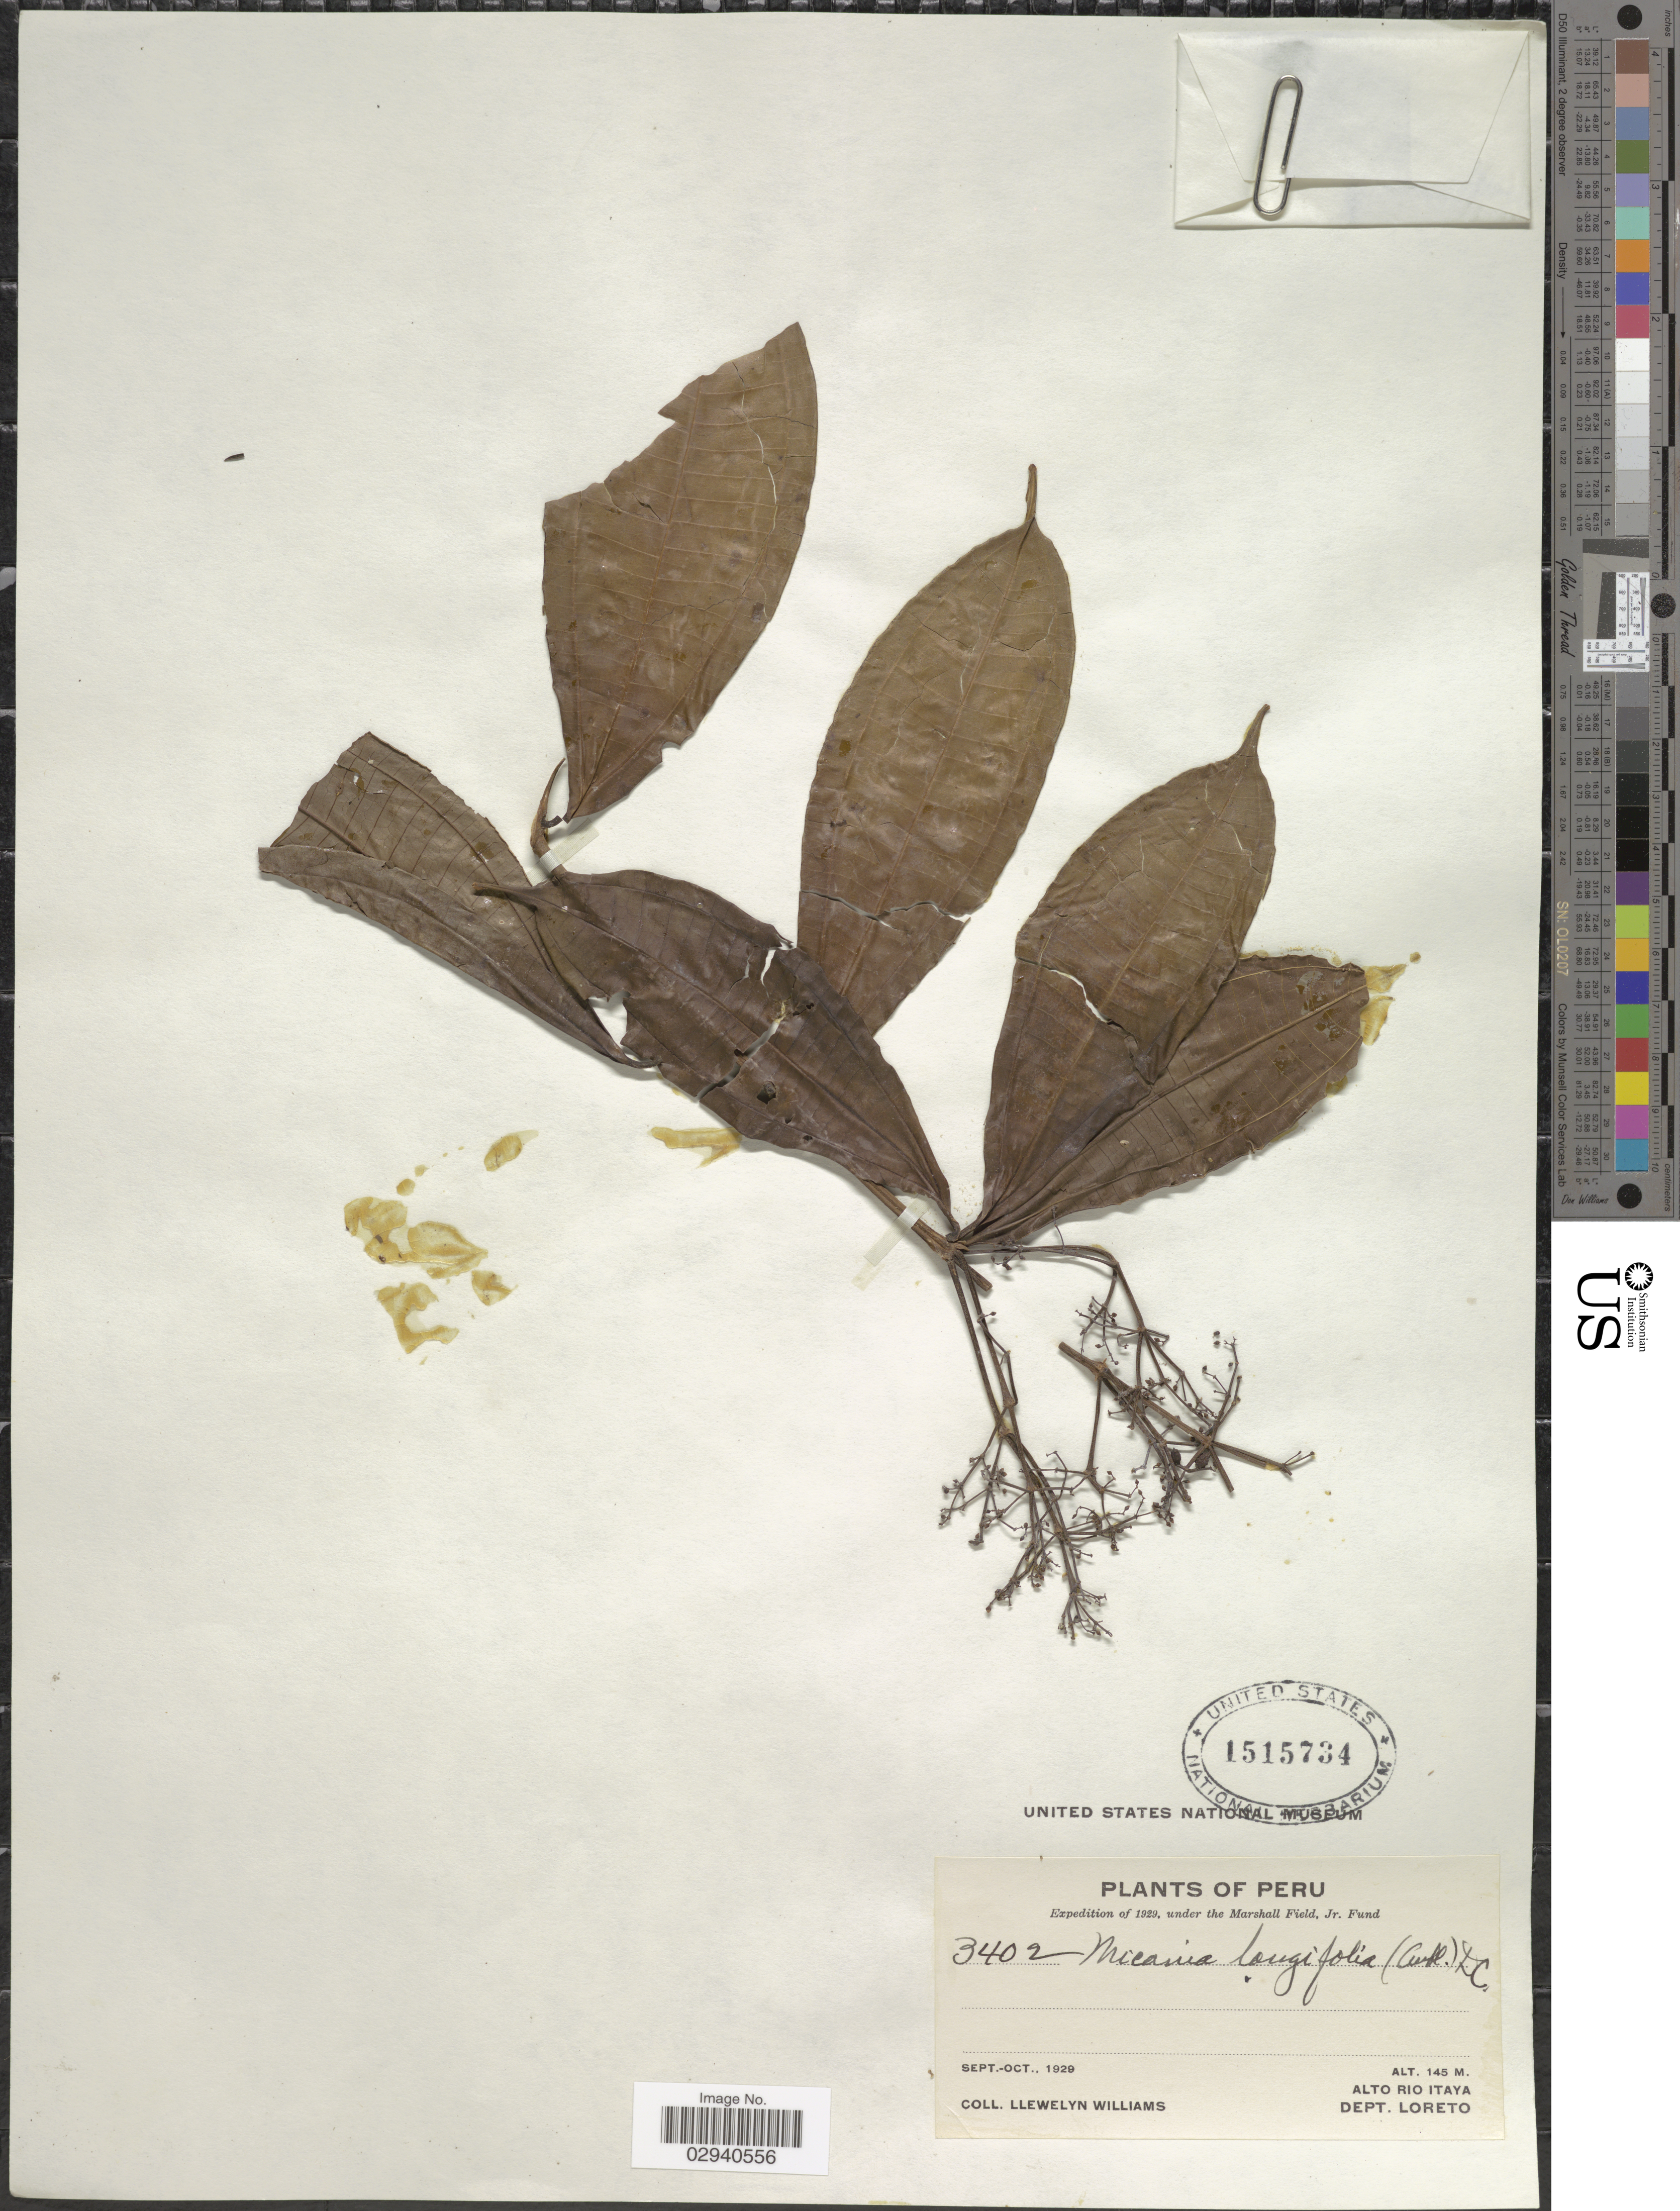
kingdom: Plantae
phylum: Tracheophyta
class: Magnoliopsida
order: Myrtales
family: Melastomataceae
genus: Miconia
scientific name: Miconia longifolia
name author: (Aubl.) DC.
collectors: Ll. Williams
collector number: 3402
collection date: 1929-09/1929-10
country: Peru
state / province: Loreto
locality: Alto Rio Itaya. Dept. Loreto.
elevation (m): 145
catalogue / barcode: US 1515734